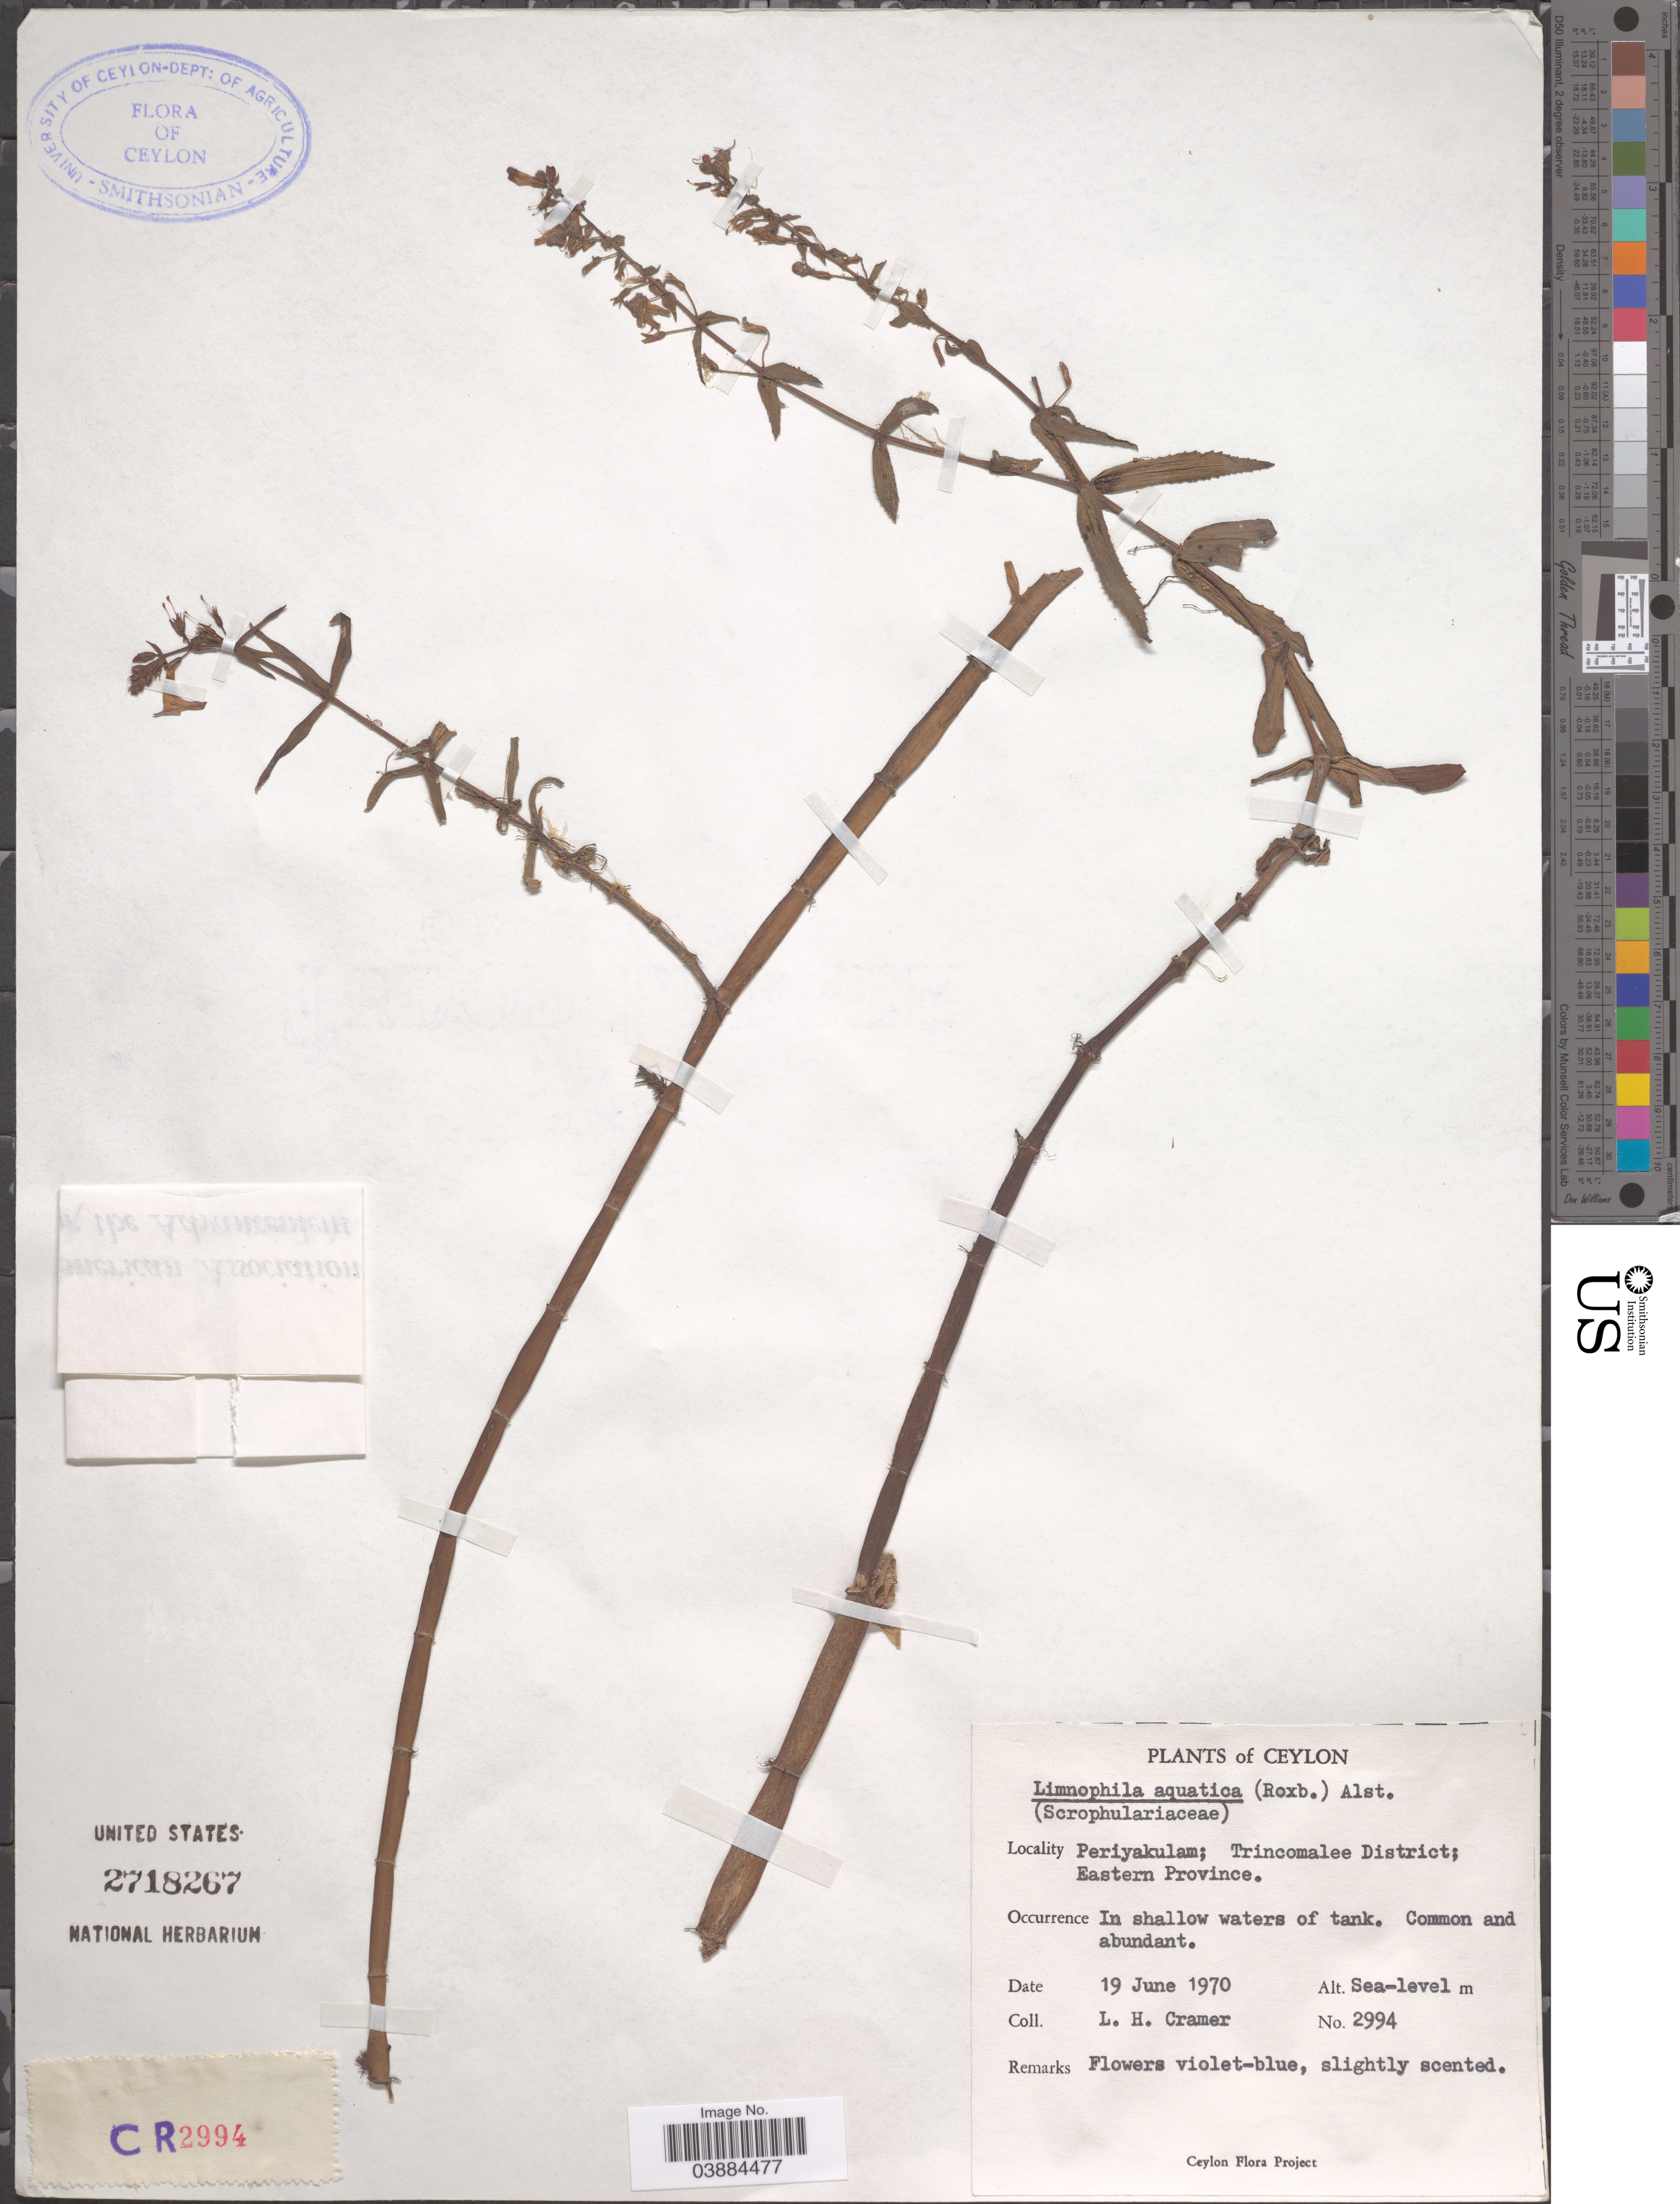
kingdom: Plantae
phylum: Tracheophyta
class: Magnoliopsida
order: Lamiales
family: Plantaginaceae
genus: Limnophila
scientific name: Limnophila aquatica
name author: (Willd.) Santapau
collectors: L. H. Cramer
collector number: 2994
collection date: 1970-06-19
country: Sri Lanka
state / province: Eastern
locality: Ceylon. Periyakulam; Trincomalee District.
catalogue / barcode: US 2718267